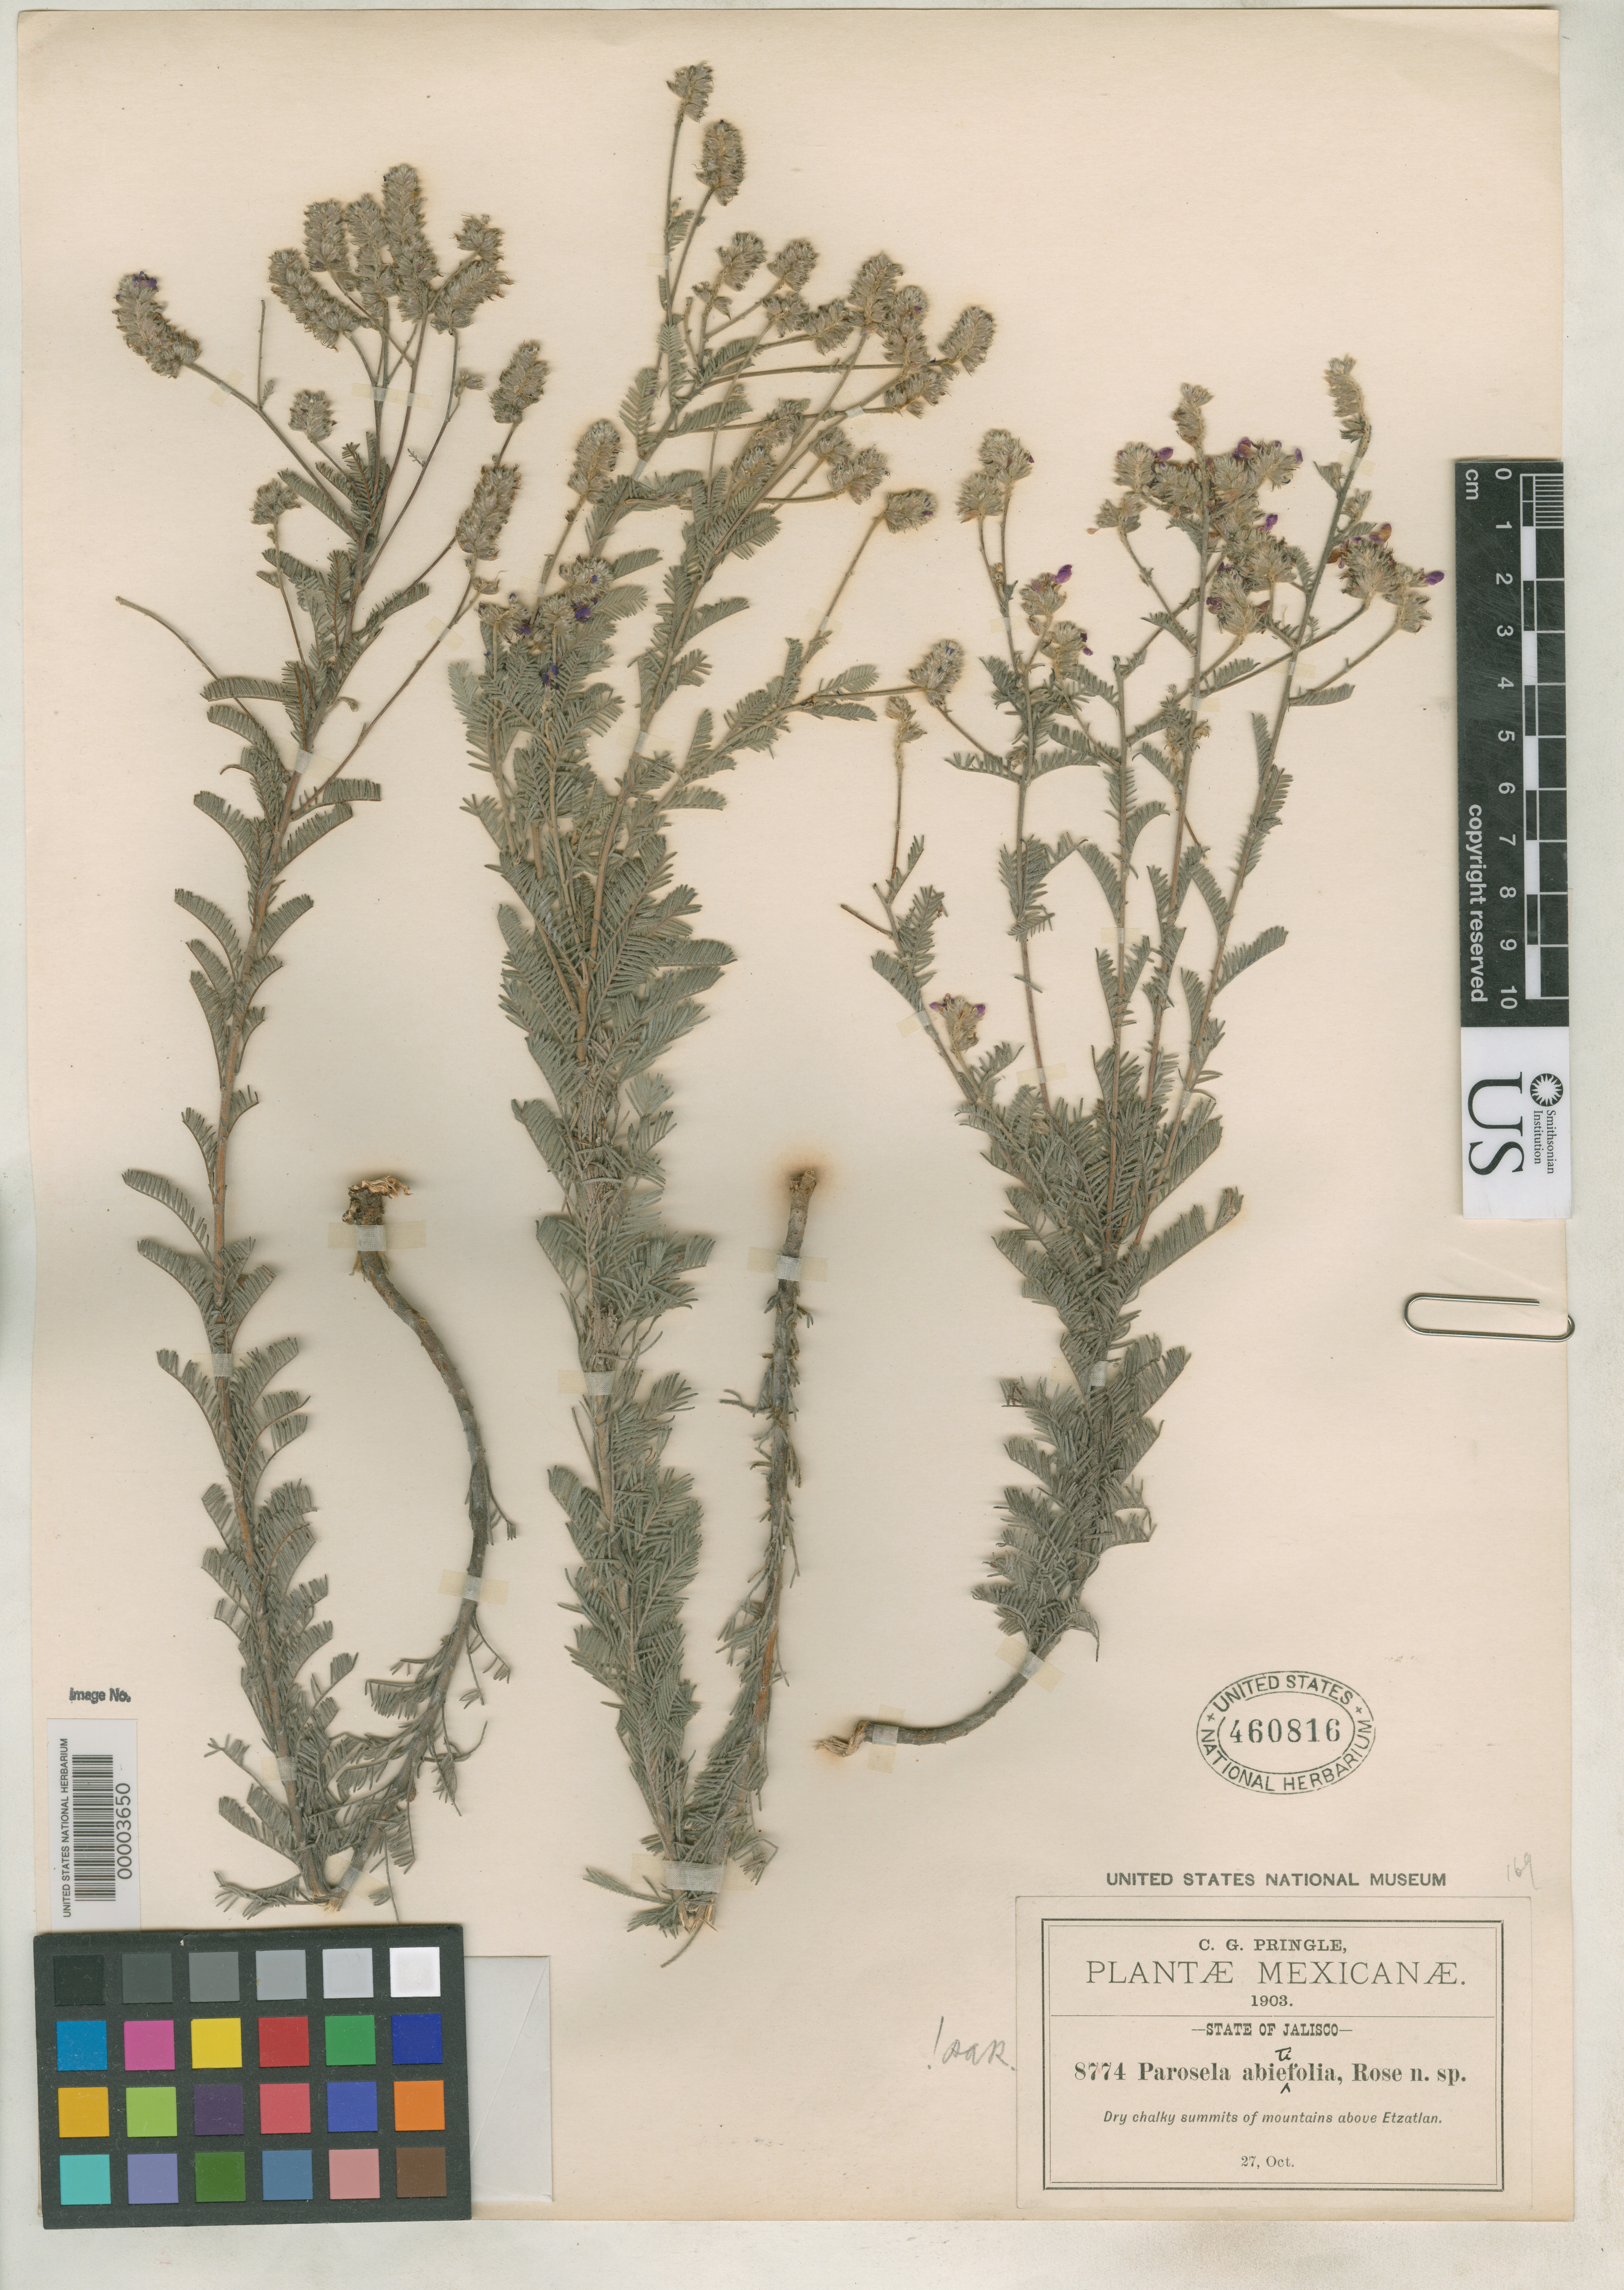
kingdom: Plantae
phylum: Tracheophyta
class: Magnoliopsida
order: Fabales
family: Fabaceae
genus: Parosela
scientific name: Parosela abietifolia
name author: Rose ex Rydb.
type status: Holotype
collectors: C. G. Pringle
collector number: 8774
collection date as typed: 27 Oct 1903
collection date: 1903-10-27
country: Mexico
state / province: Jalisco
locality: Summits of mountains above Etzatlan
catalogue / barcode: US 460816